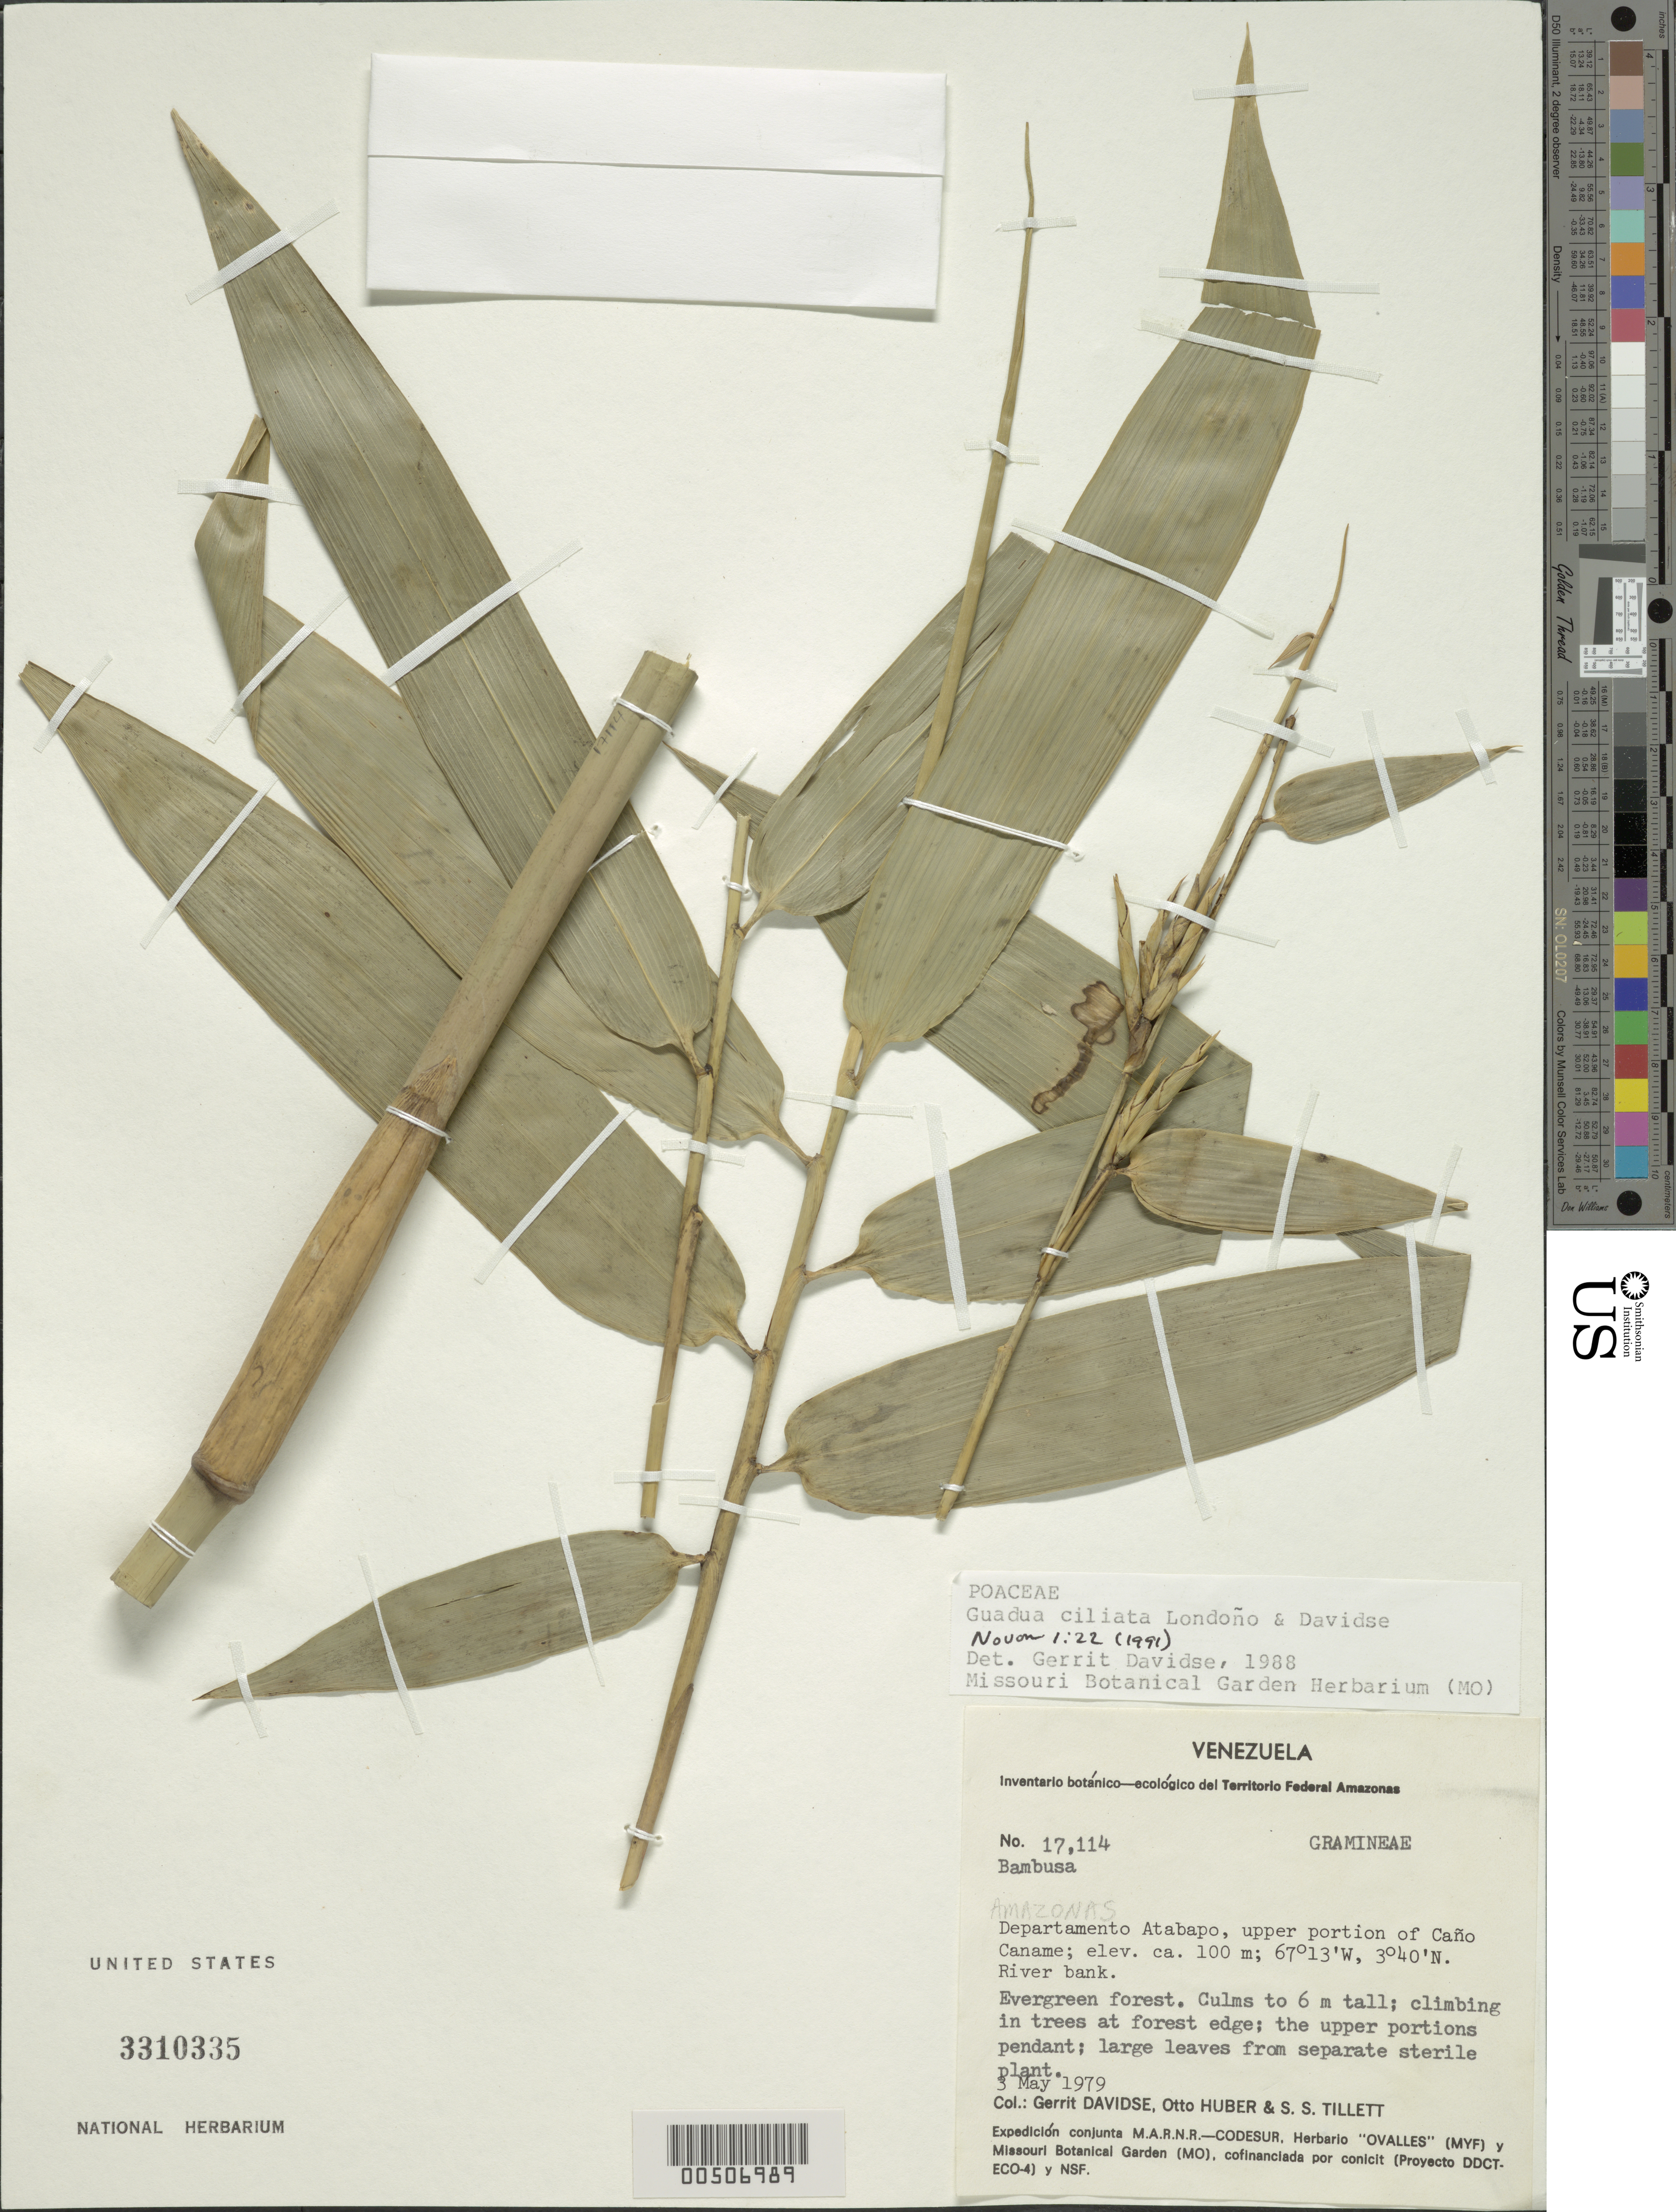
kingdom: Plantae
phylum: Tracheophyta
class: Liliopsida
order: Poales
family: Poaceae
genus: Guadua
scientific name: Guadua ciliata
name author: Londoño & Davidse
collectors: G. Davidse, O. Huber & S. S. Tillett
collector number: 17114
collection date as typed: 03 May 1979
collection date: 1979-05-03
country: Venezuela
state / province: Amazonas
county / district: Atabapo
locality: Cano Caname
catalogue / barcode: US 3310335